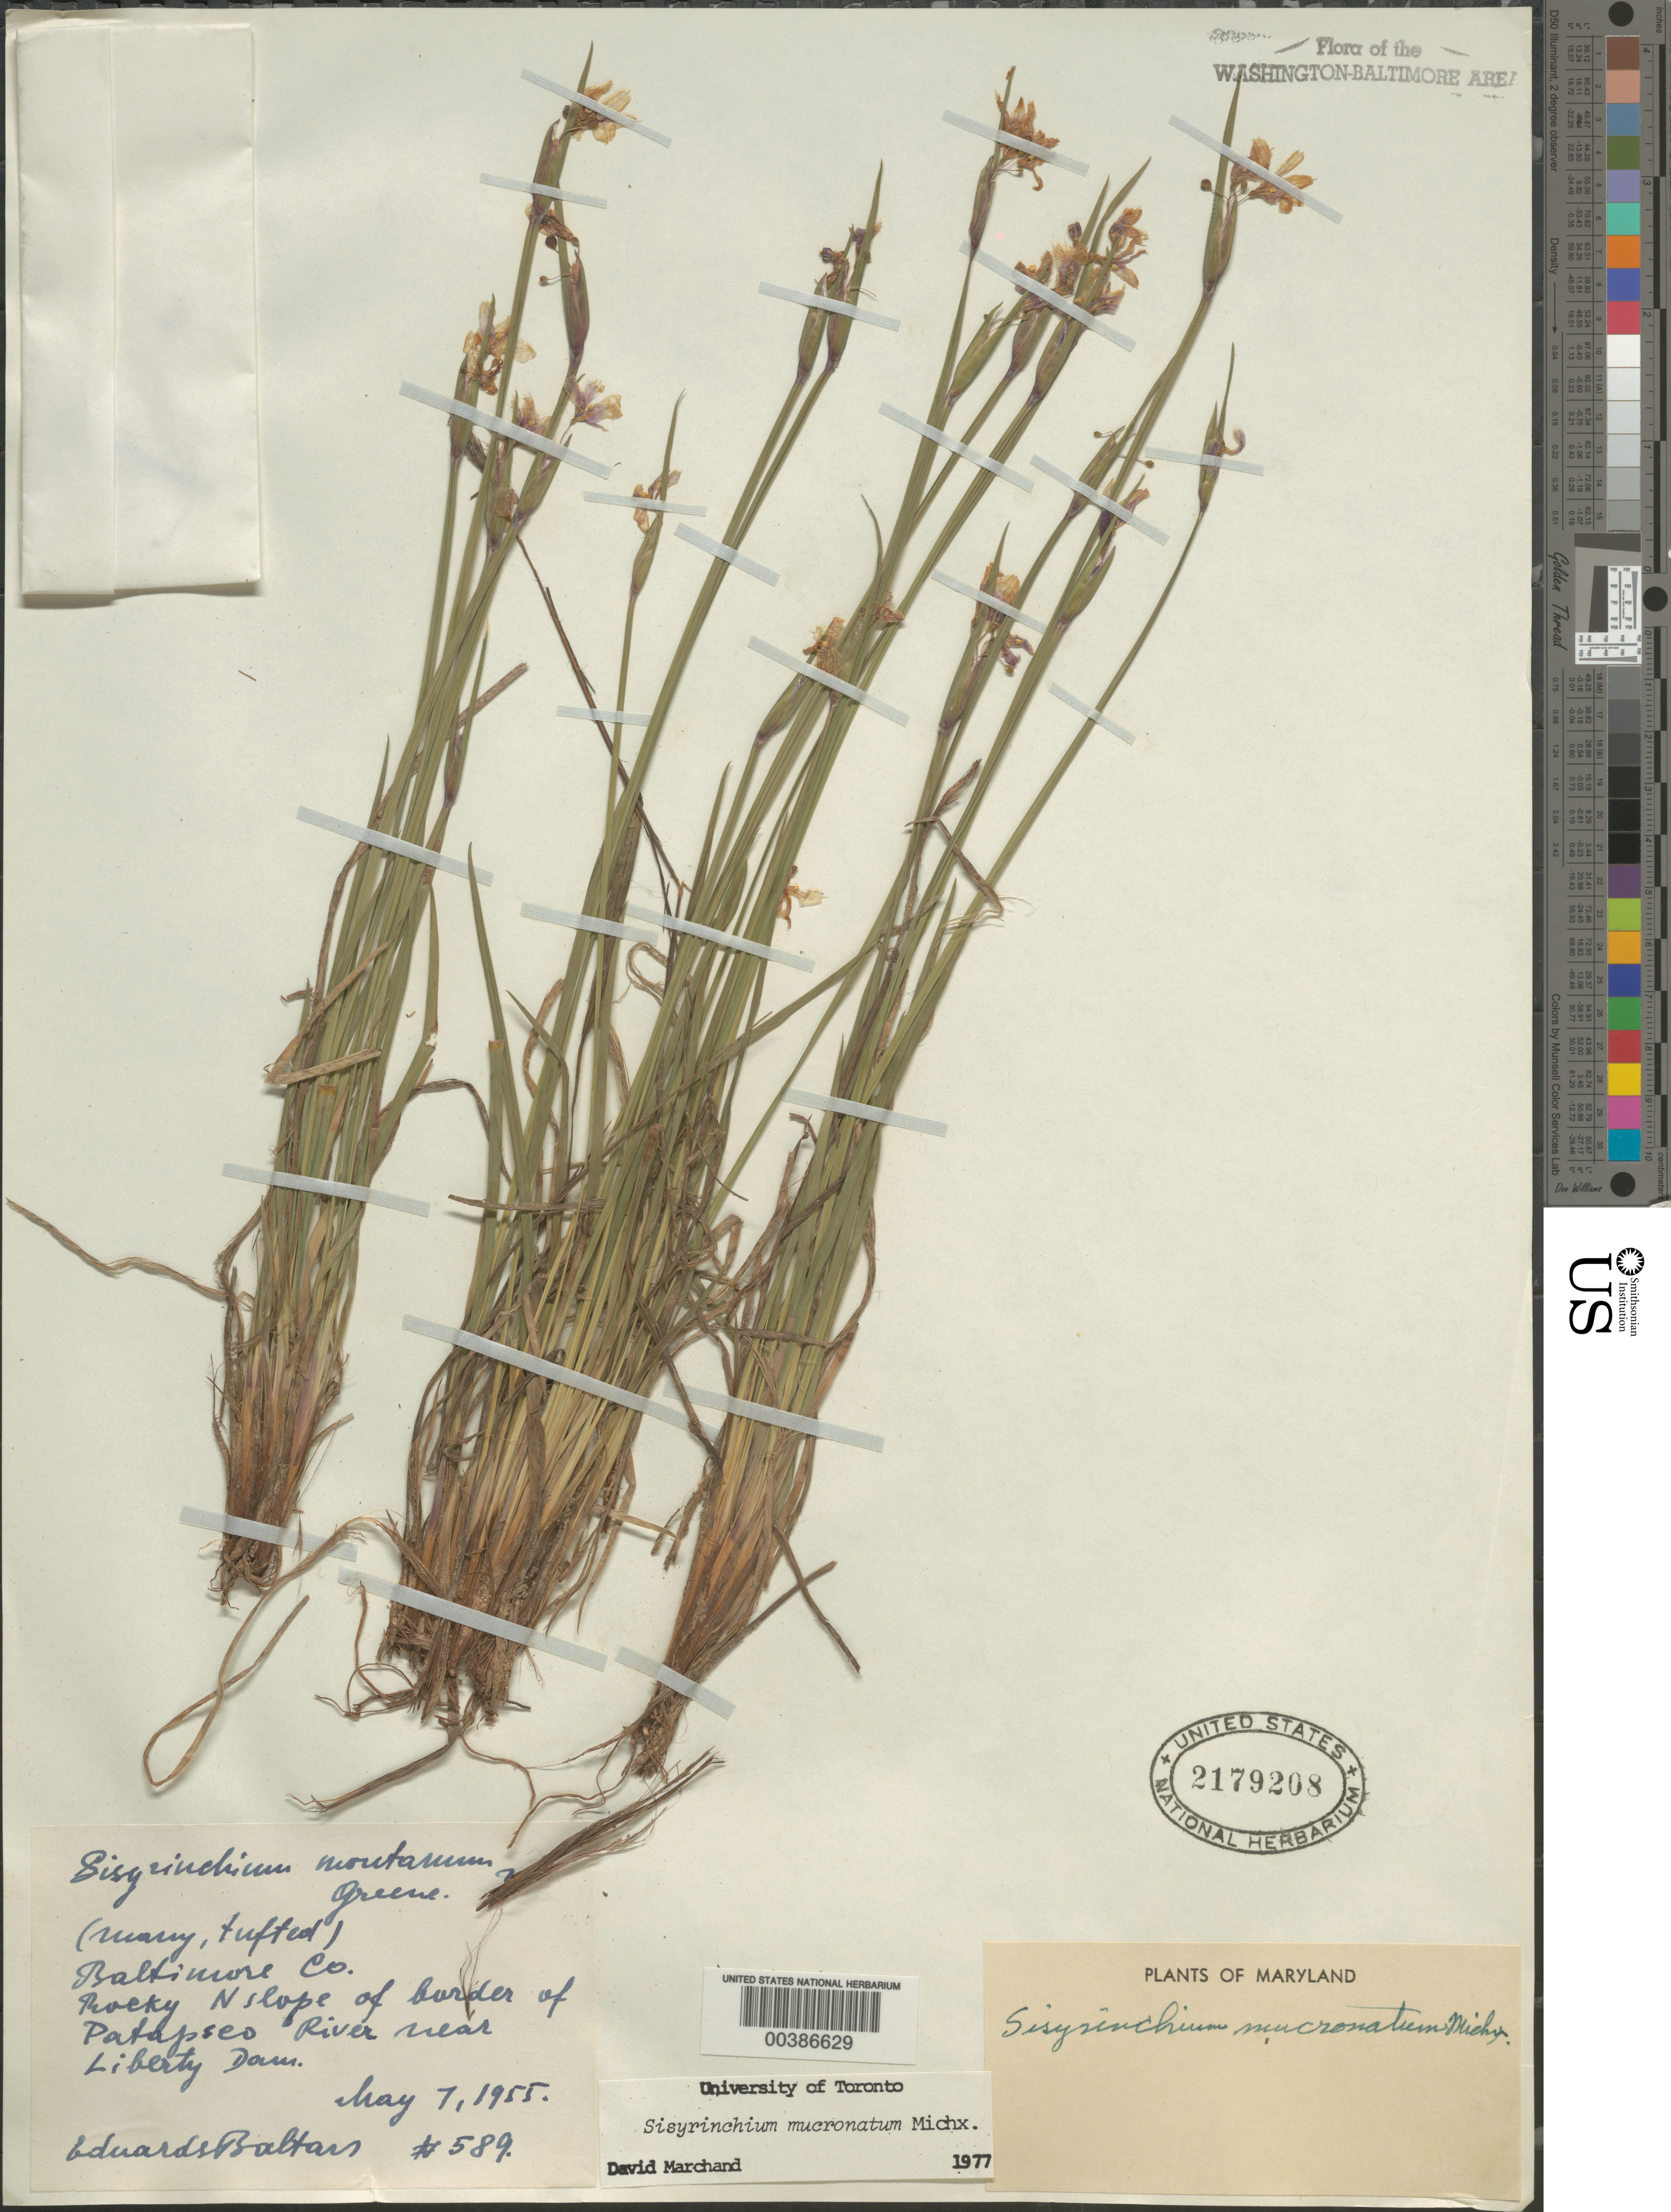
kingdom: Plantae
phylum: Tracheophyta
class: Liliopsida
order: Asparagales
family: Iridaceae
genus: Sisyrinchium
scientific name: Sisyrinchium mucronatum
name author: Michx.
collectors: E. Baltars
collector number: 589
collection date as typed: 07 May 1955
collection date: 1955-05-07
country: United States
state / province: Maryland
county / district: Baltimore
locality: North slope of bank of Patapsco River, near Liberty Dam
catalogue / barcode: US 2179208